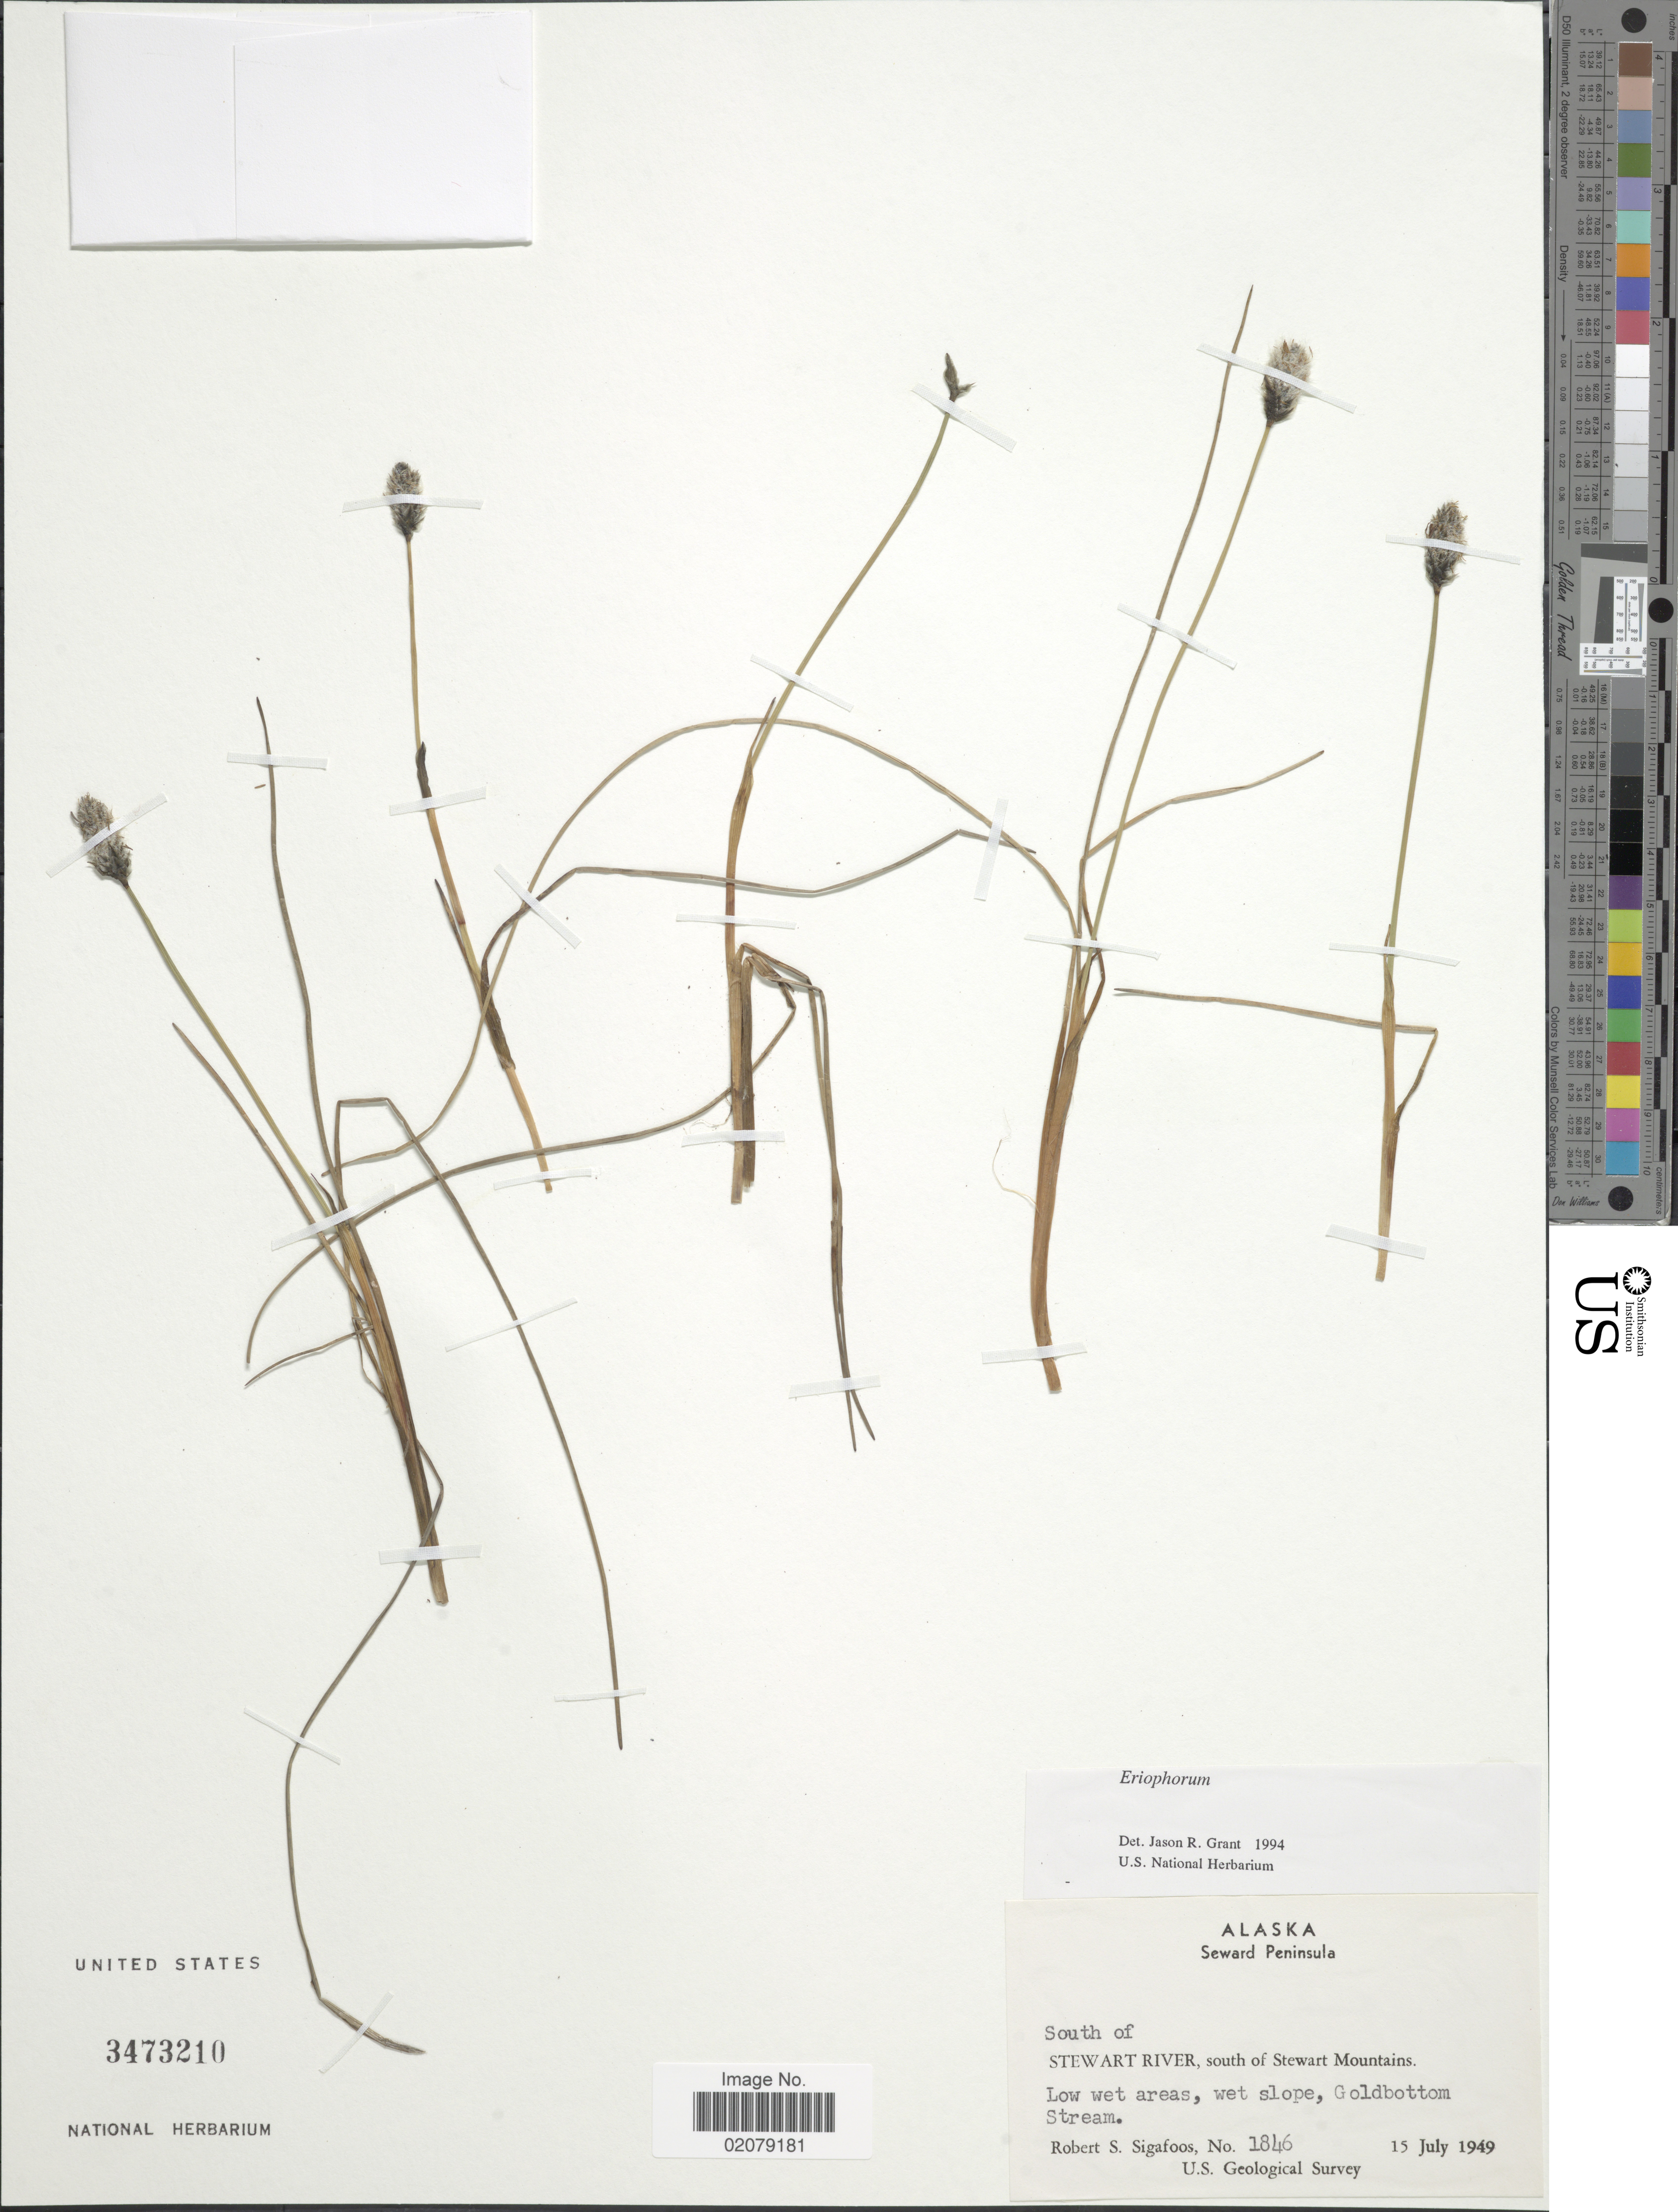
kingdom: Plantae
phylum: Tracheophyta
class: Liliopsida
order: Poales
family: Cyperaceae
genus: Eriophorum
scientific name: Eriophorum sp.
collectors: R. Sigafoos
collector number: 1846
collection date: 1949-07-15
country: United States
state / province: Alaska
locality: Seward Peninsula, South of Stewart River, south of Stewart Mountains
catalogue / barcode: US 3473210